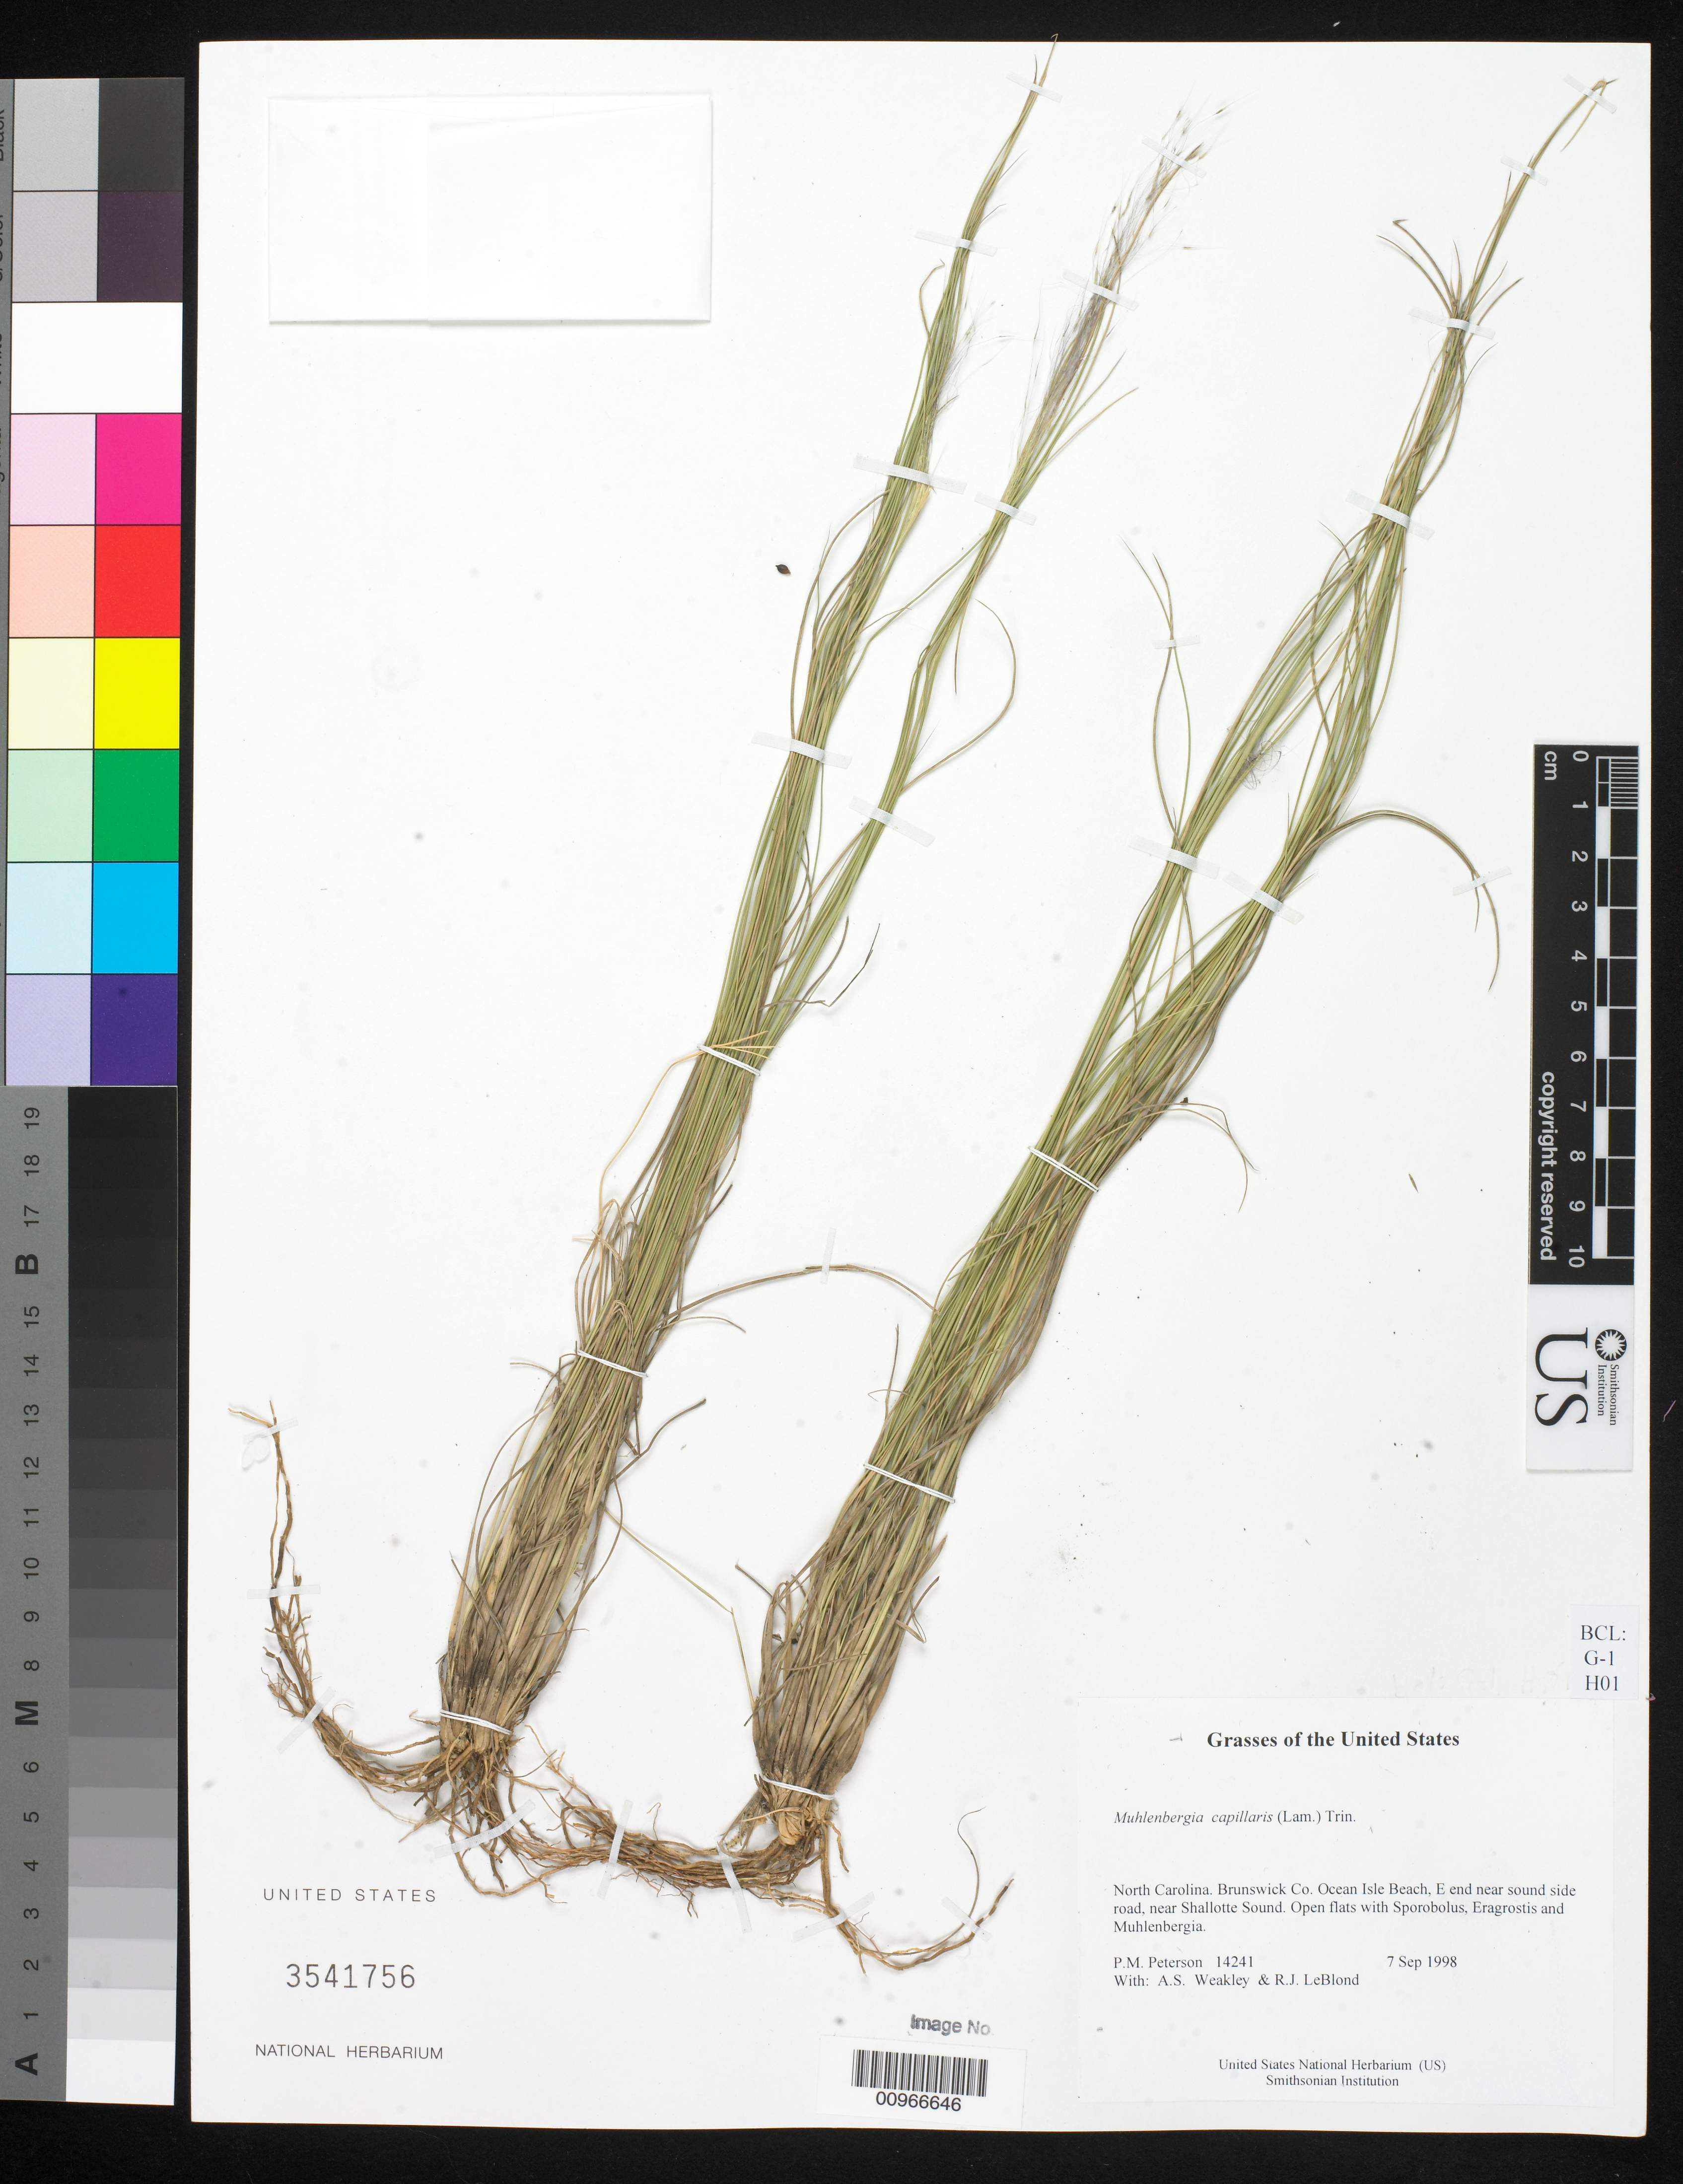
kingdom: Plantae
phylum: Tracheophyta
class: Liliopsida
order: Poales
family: Poaceae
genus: Muhlenbergia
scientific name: Muhlenbergia capillaris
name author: (Lam.) Trin.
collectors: P. M. Peterson, A. S. Weakley & R. J. LeBlond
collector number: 14241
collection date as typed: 07 Sep 1998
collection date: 1998-09-07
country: United States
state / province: North Carolina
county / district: Brunswick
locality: Ocean Isle Beach, E end near sound side road, near Shallotte Sound.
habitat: Open flats with Sporobolus, Eragrostis and Muhlenbergia.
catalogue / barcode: US 3541756